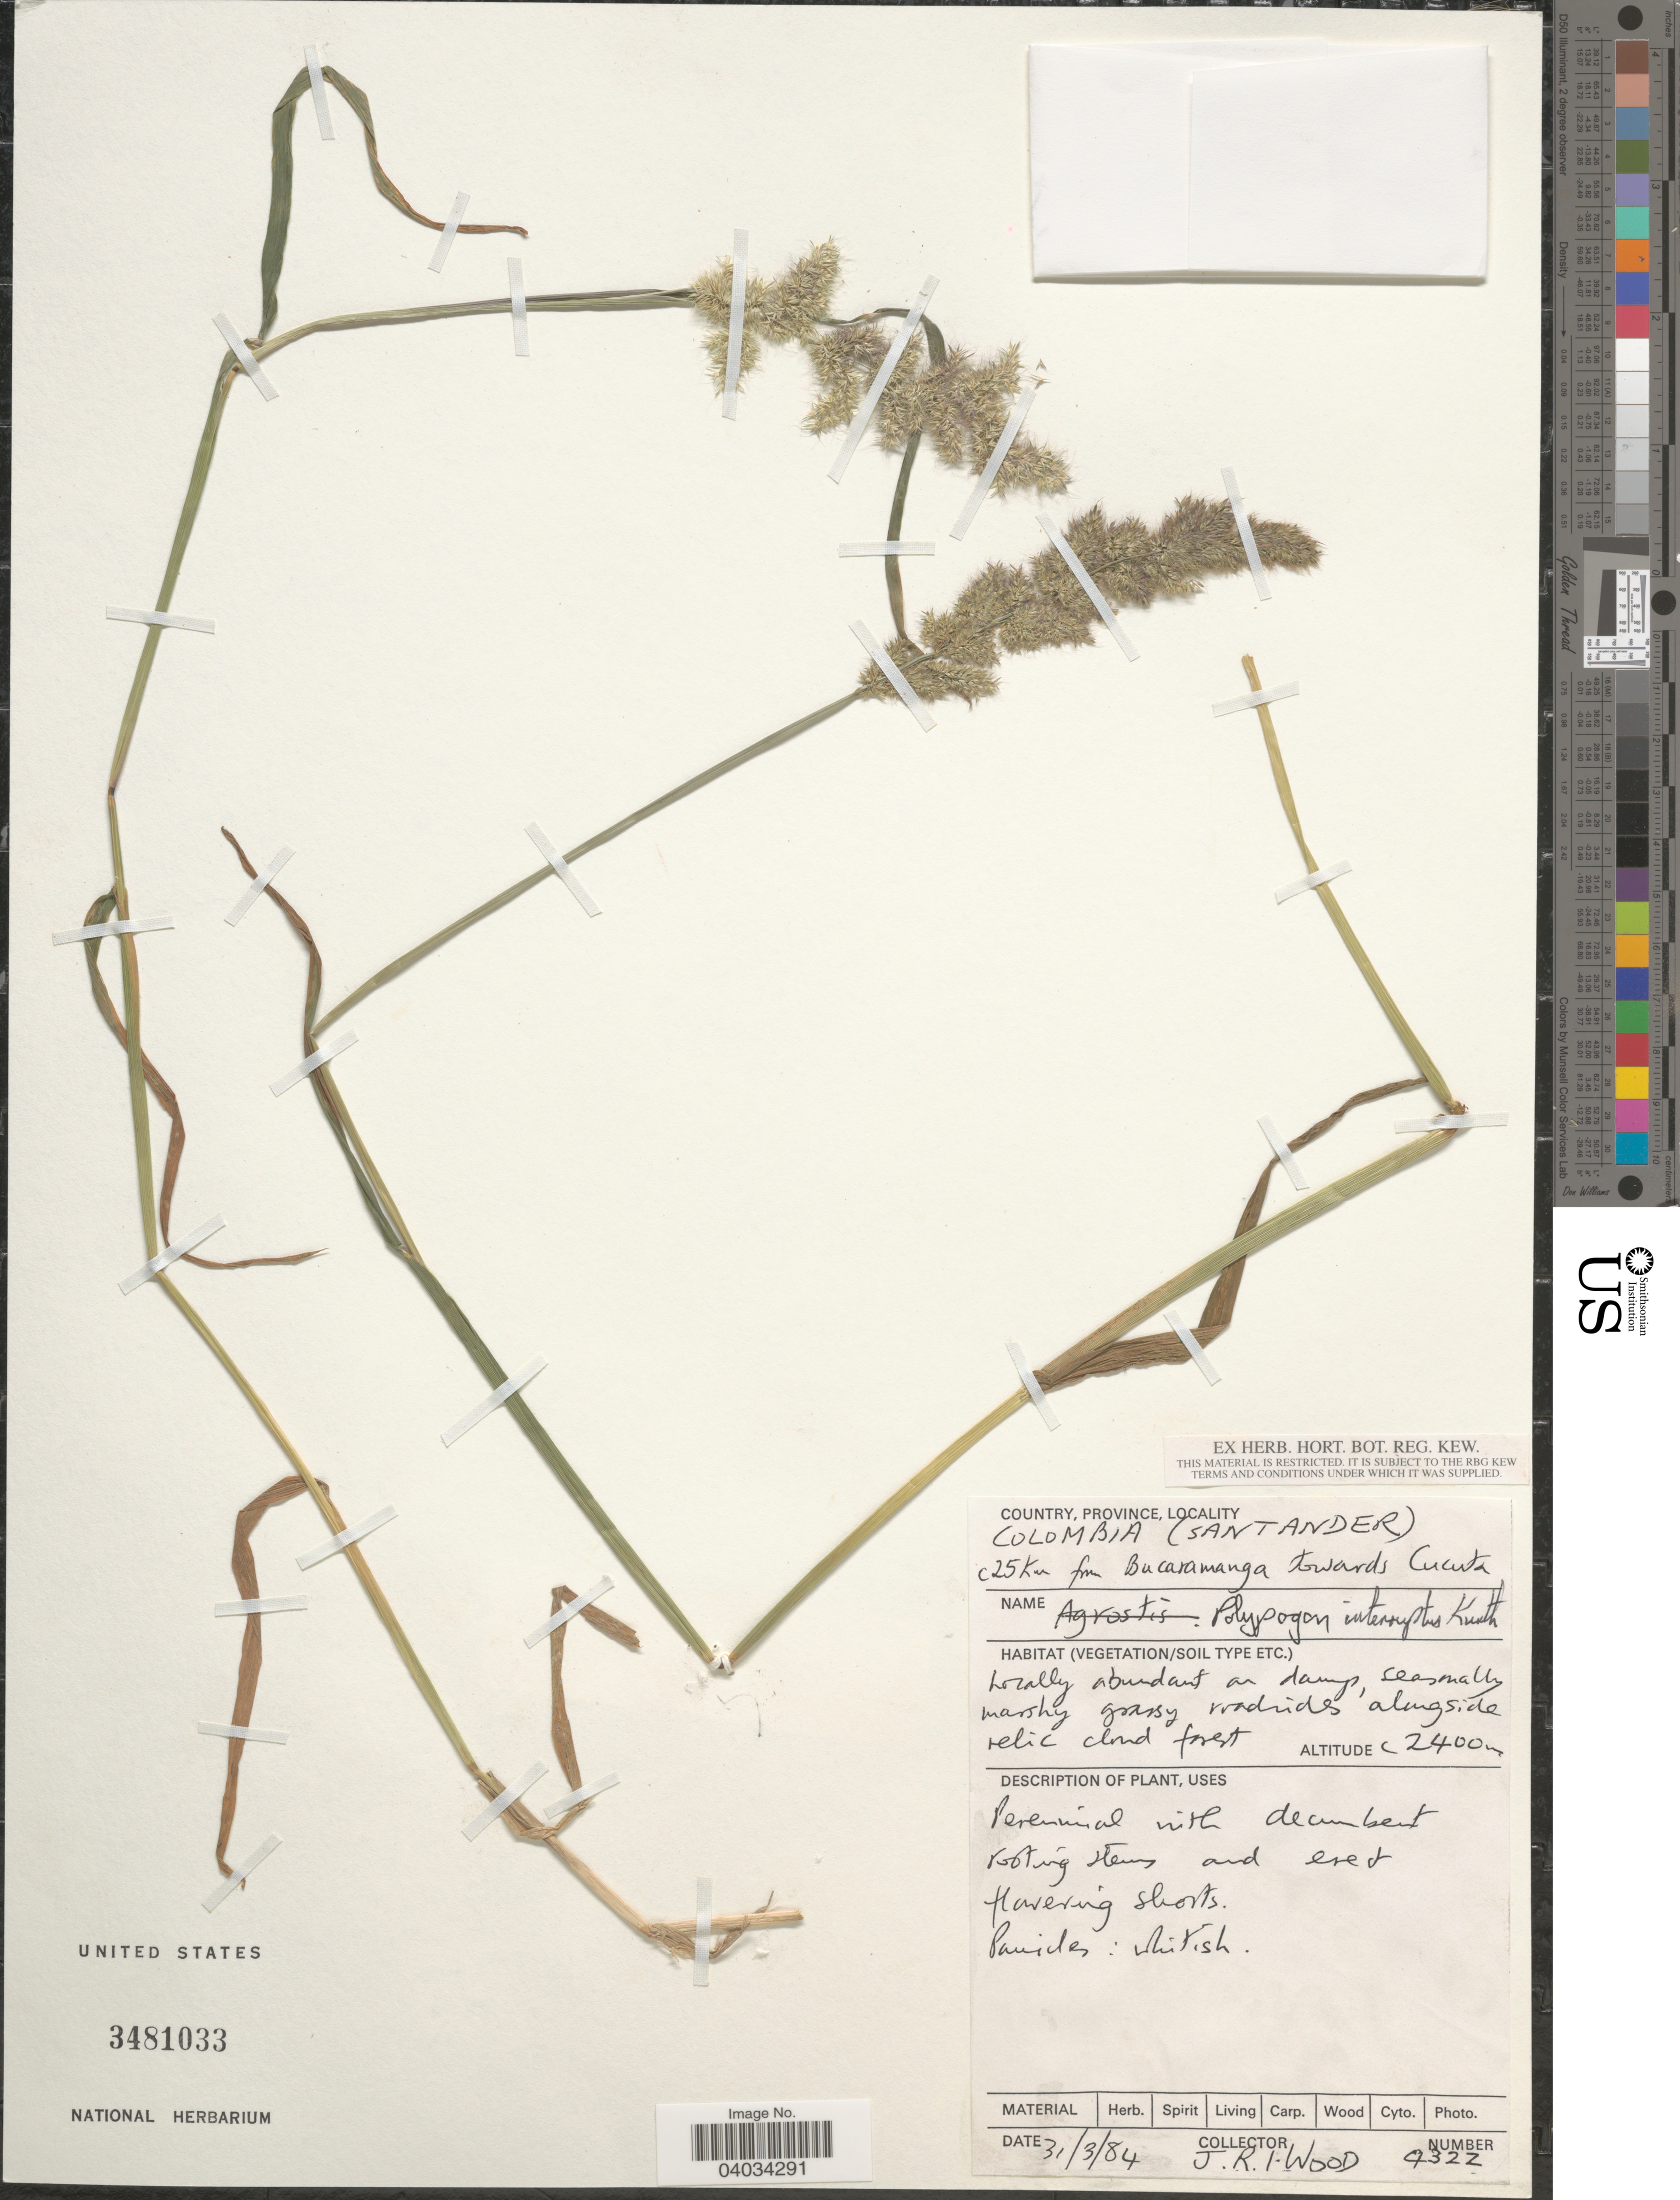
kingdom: Plantae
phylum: Tracheophyta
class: Liliopsida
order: Poales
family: Poaceae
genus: Polypogon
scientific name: Polypogon interruptus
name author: Kunth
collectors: J. R. I. Wood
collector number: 4322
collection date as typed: Transcribed d/m/y: 31/3/84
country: Colombia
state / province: Santander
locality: C25Km from Bucaramanga towards Cucuta.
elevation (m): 2400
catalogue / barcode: US 3481033